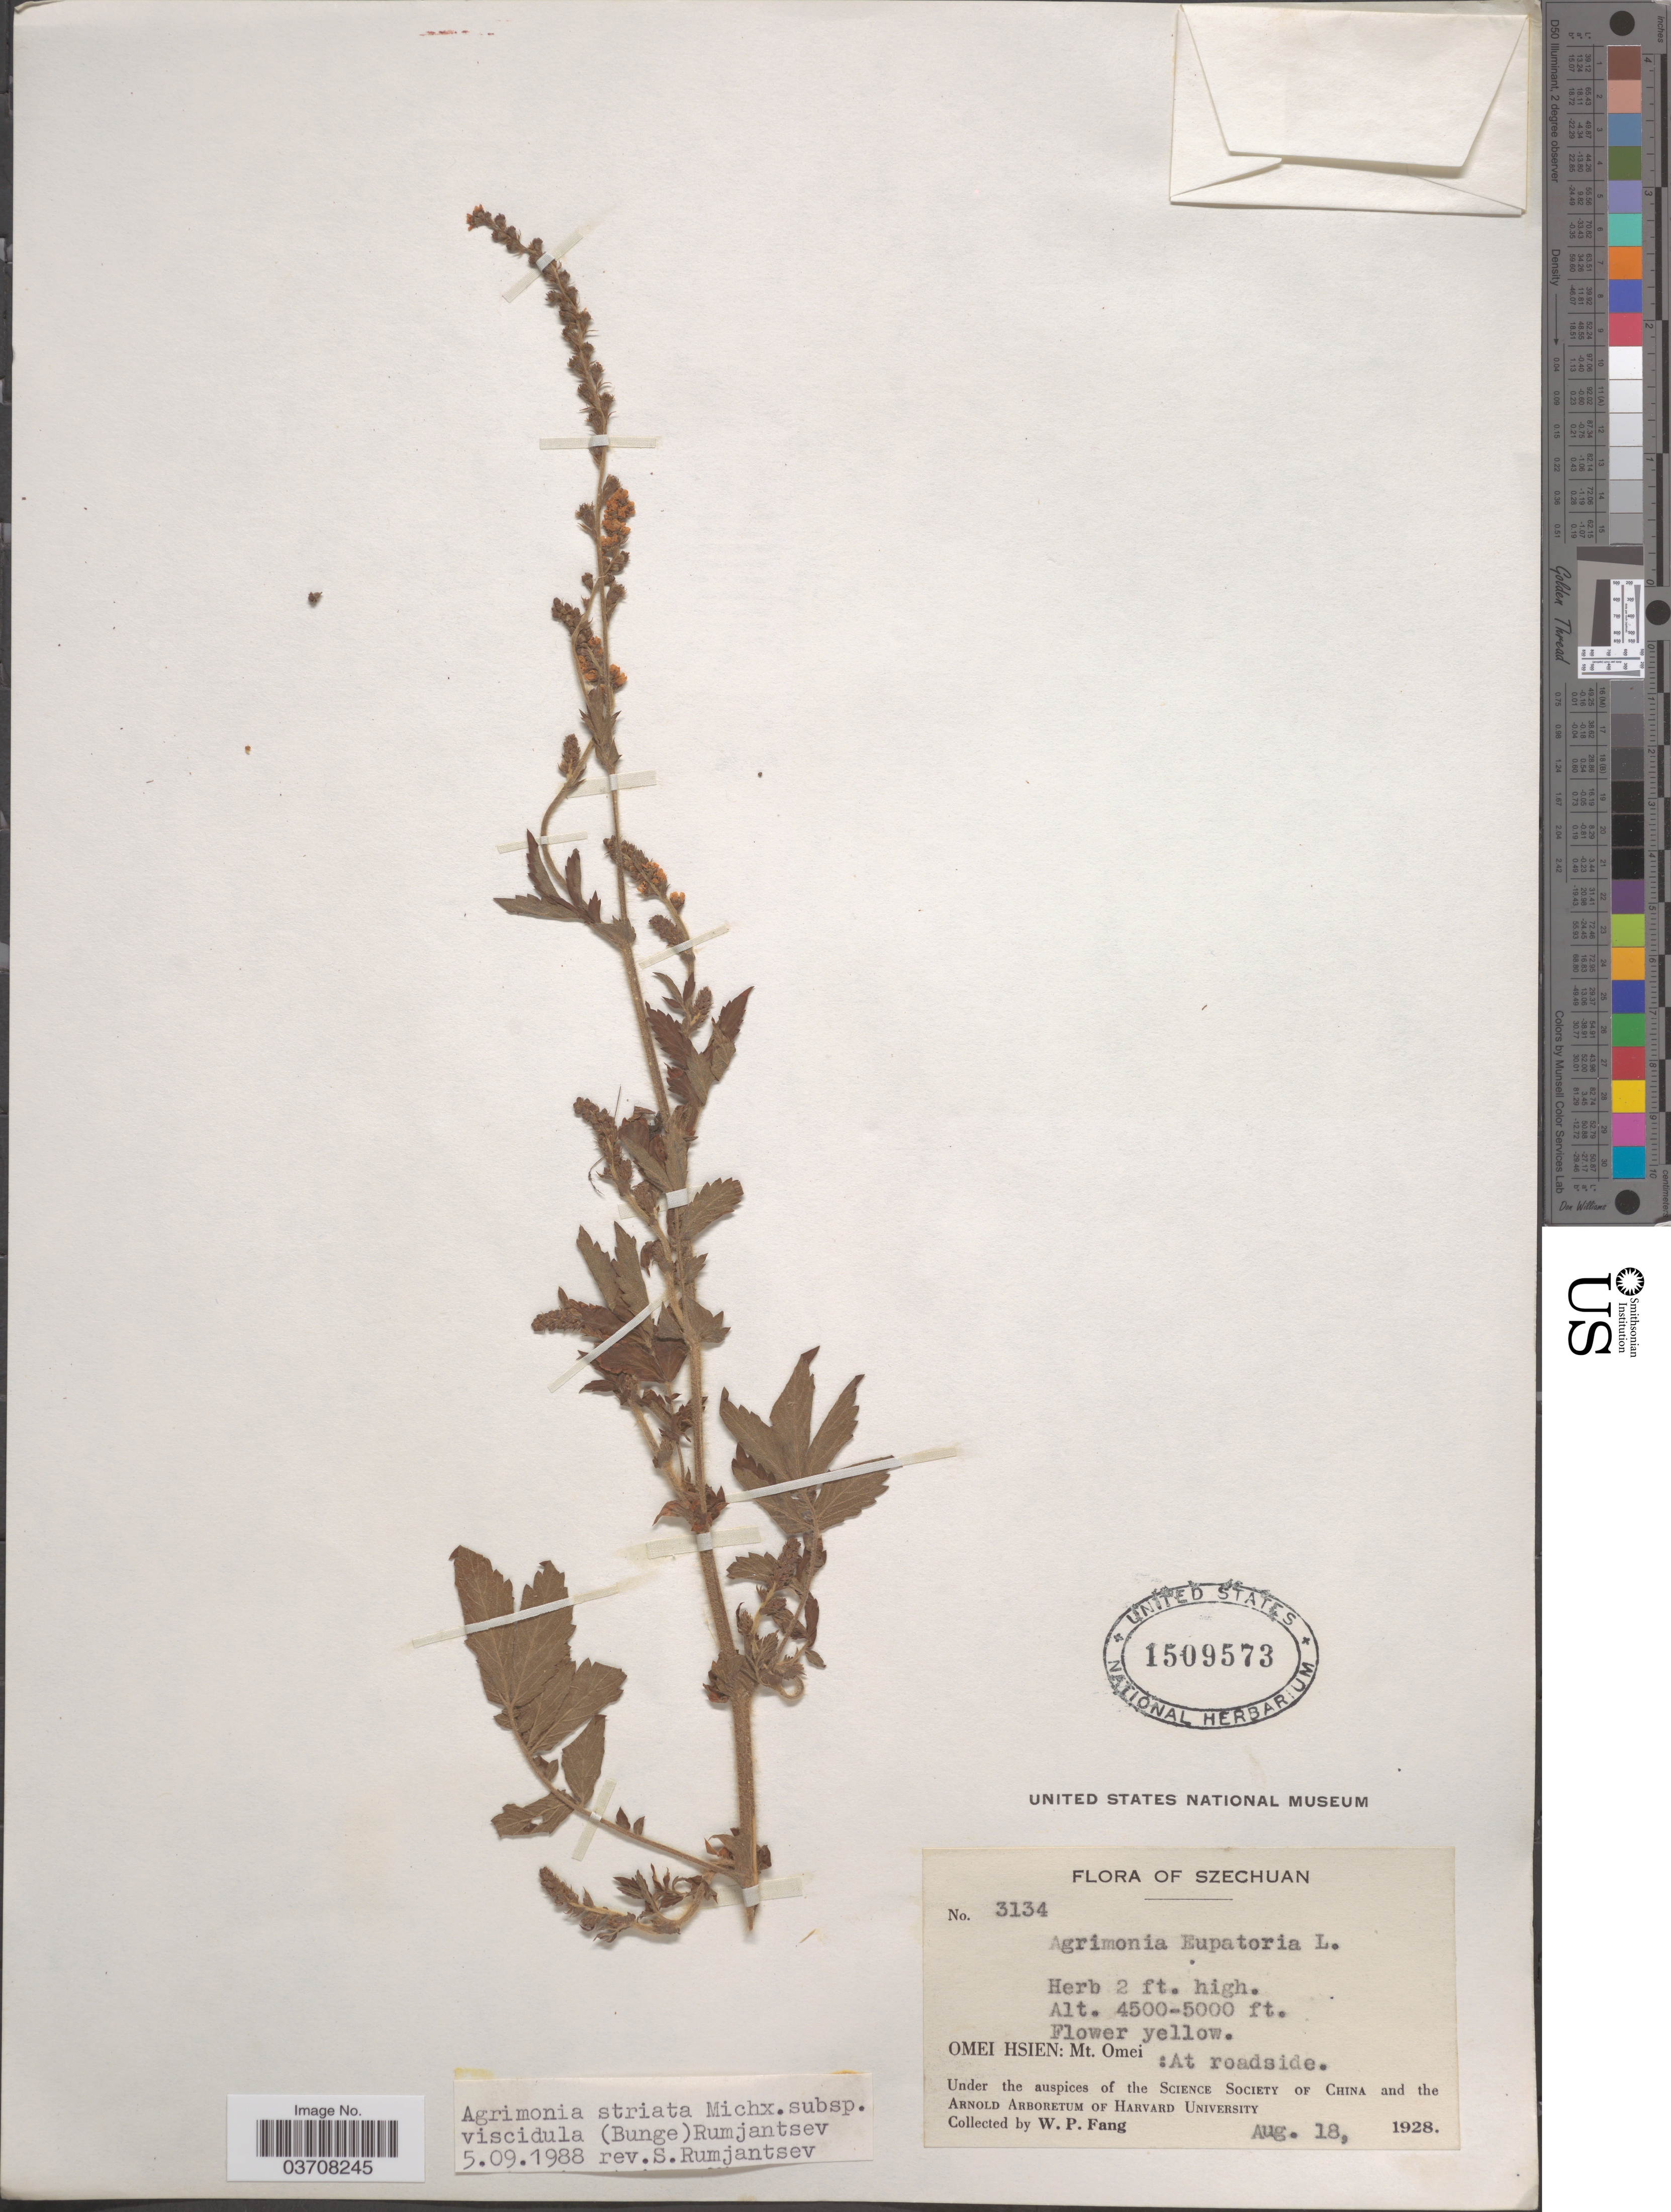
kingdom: Plantae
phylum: Tracheophyta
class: Magnoliopsida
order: Rosales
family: Rosaceae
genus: Agrimonia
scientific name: Agrimonia striata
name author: Michx.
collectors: W. P. Fang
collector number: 3134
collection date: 1928-08-18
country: China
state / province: Sichuan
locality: Szechuan. Omei Hsien: Mt. Omei: At roadside.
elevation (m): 1372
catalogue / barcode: US 1509573